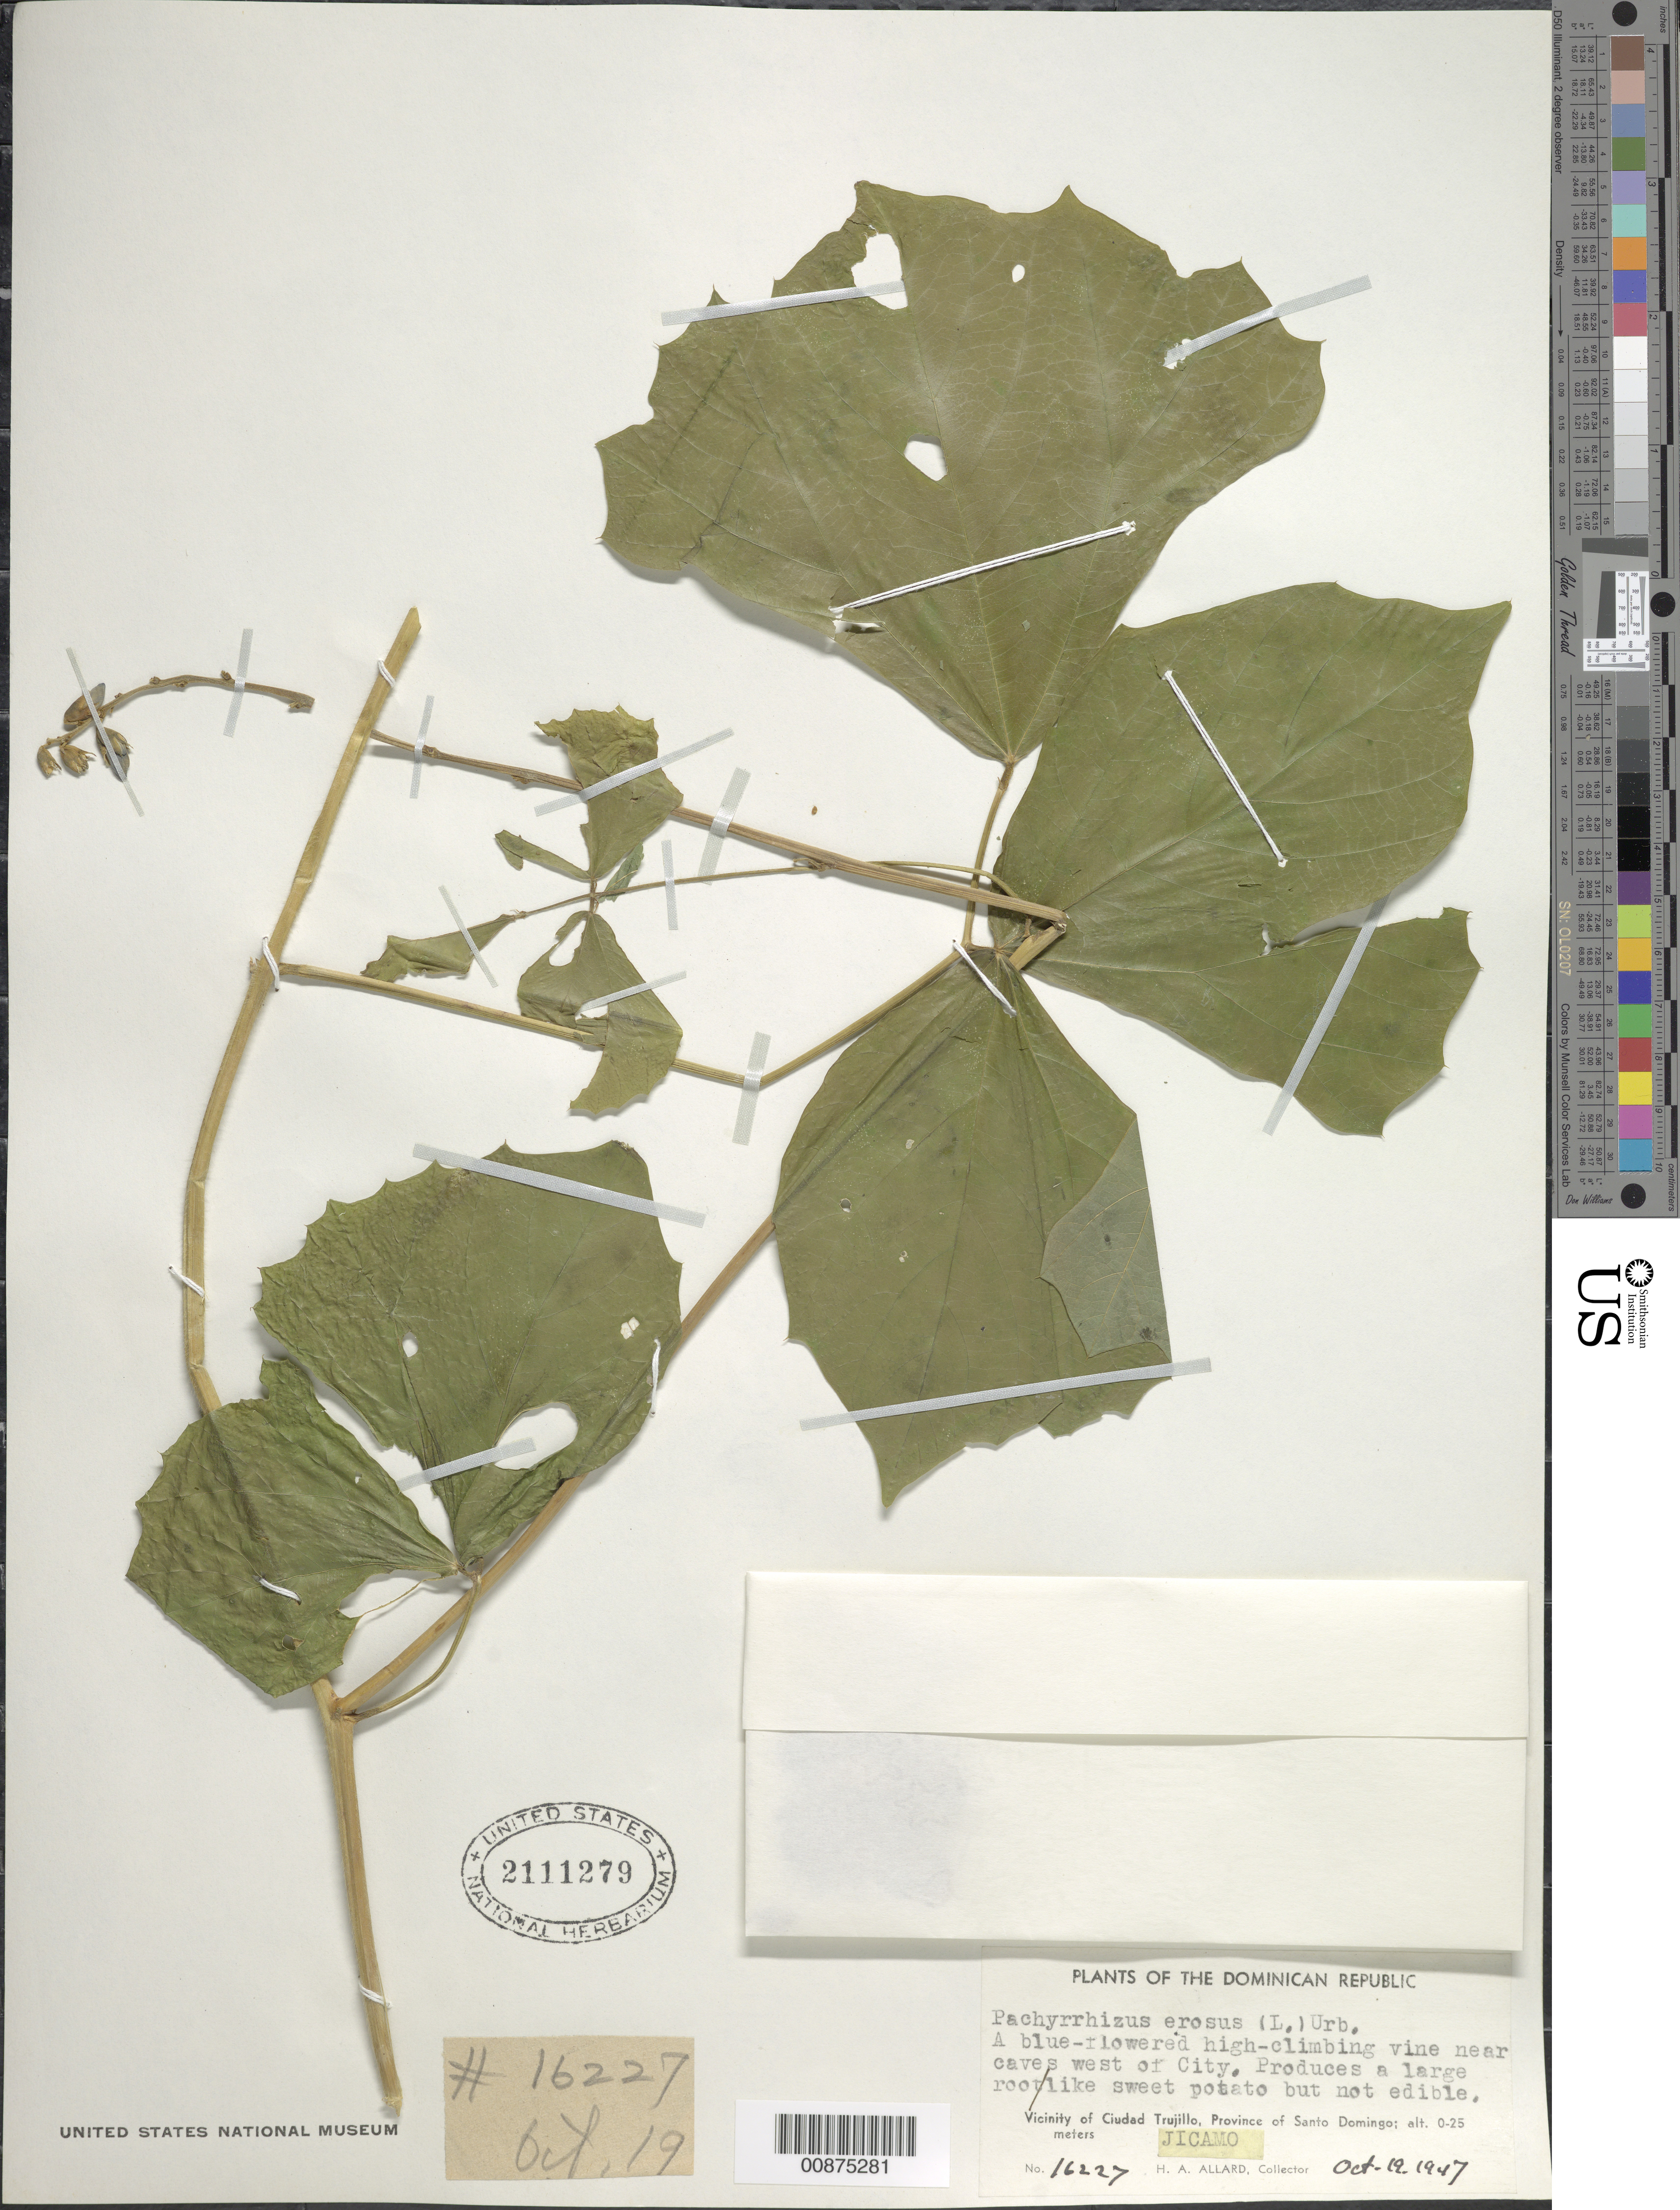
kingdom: Plantae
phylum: Tracheophyta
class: Magnoliopsida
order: Fabales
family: Fabaceae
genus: Pachyrhizus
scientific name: Pachyrhizus erosus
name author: (L.) Urb.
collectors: H. A. Allard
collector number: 16227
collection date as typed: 19 Oct 1947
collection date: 1947-10-19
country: Dominican Republic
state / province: Distrito Nacional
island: Hispaniola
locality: Vicinity of Ciudad Trujillo, Province of Santo Domingo (obsolete). Near caves west of city.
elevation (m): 0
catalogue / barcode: US 2111279